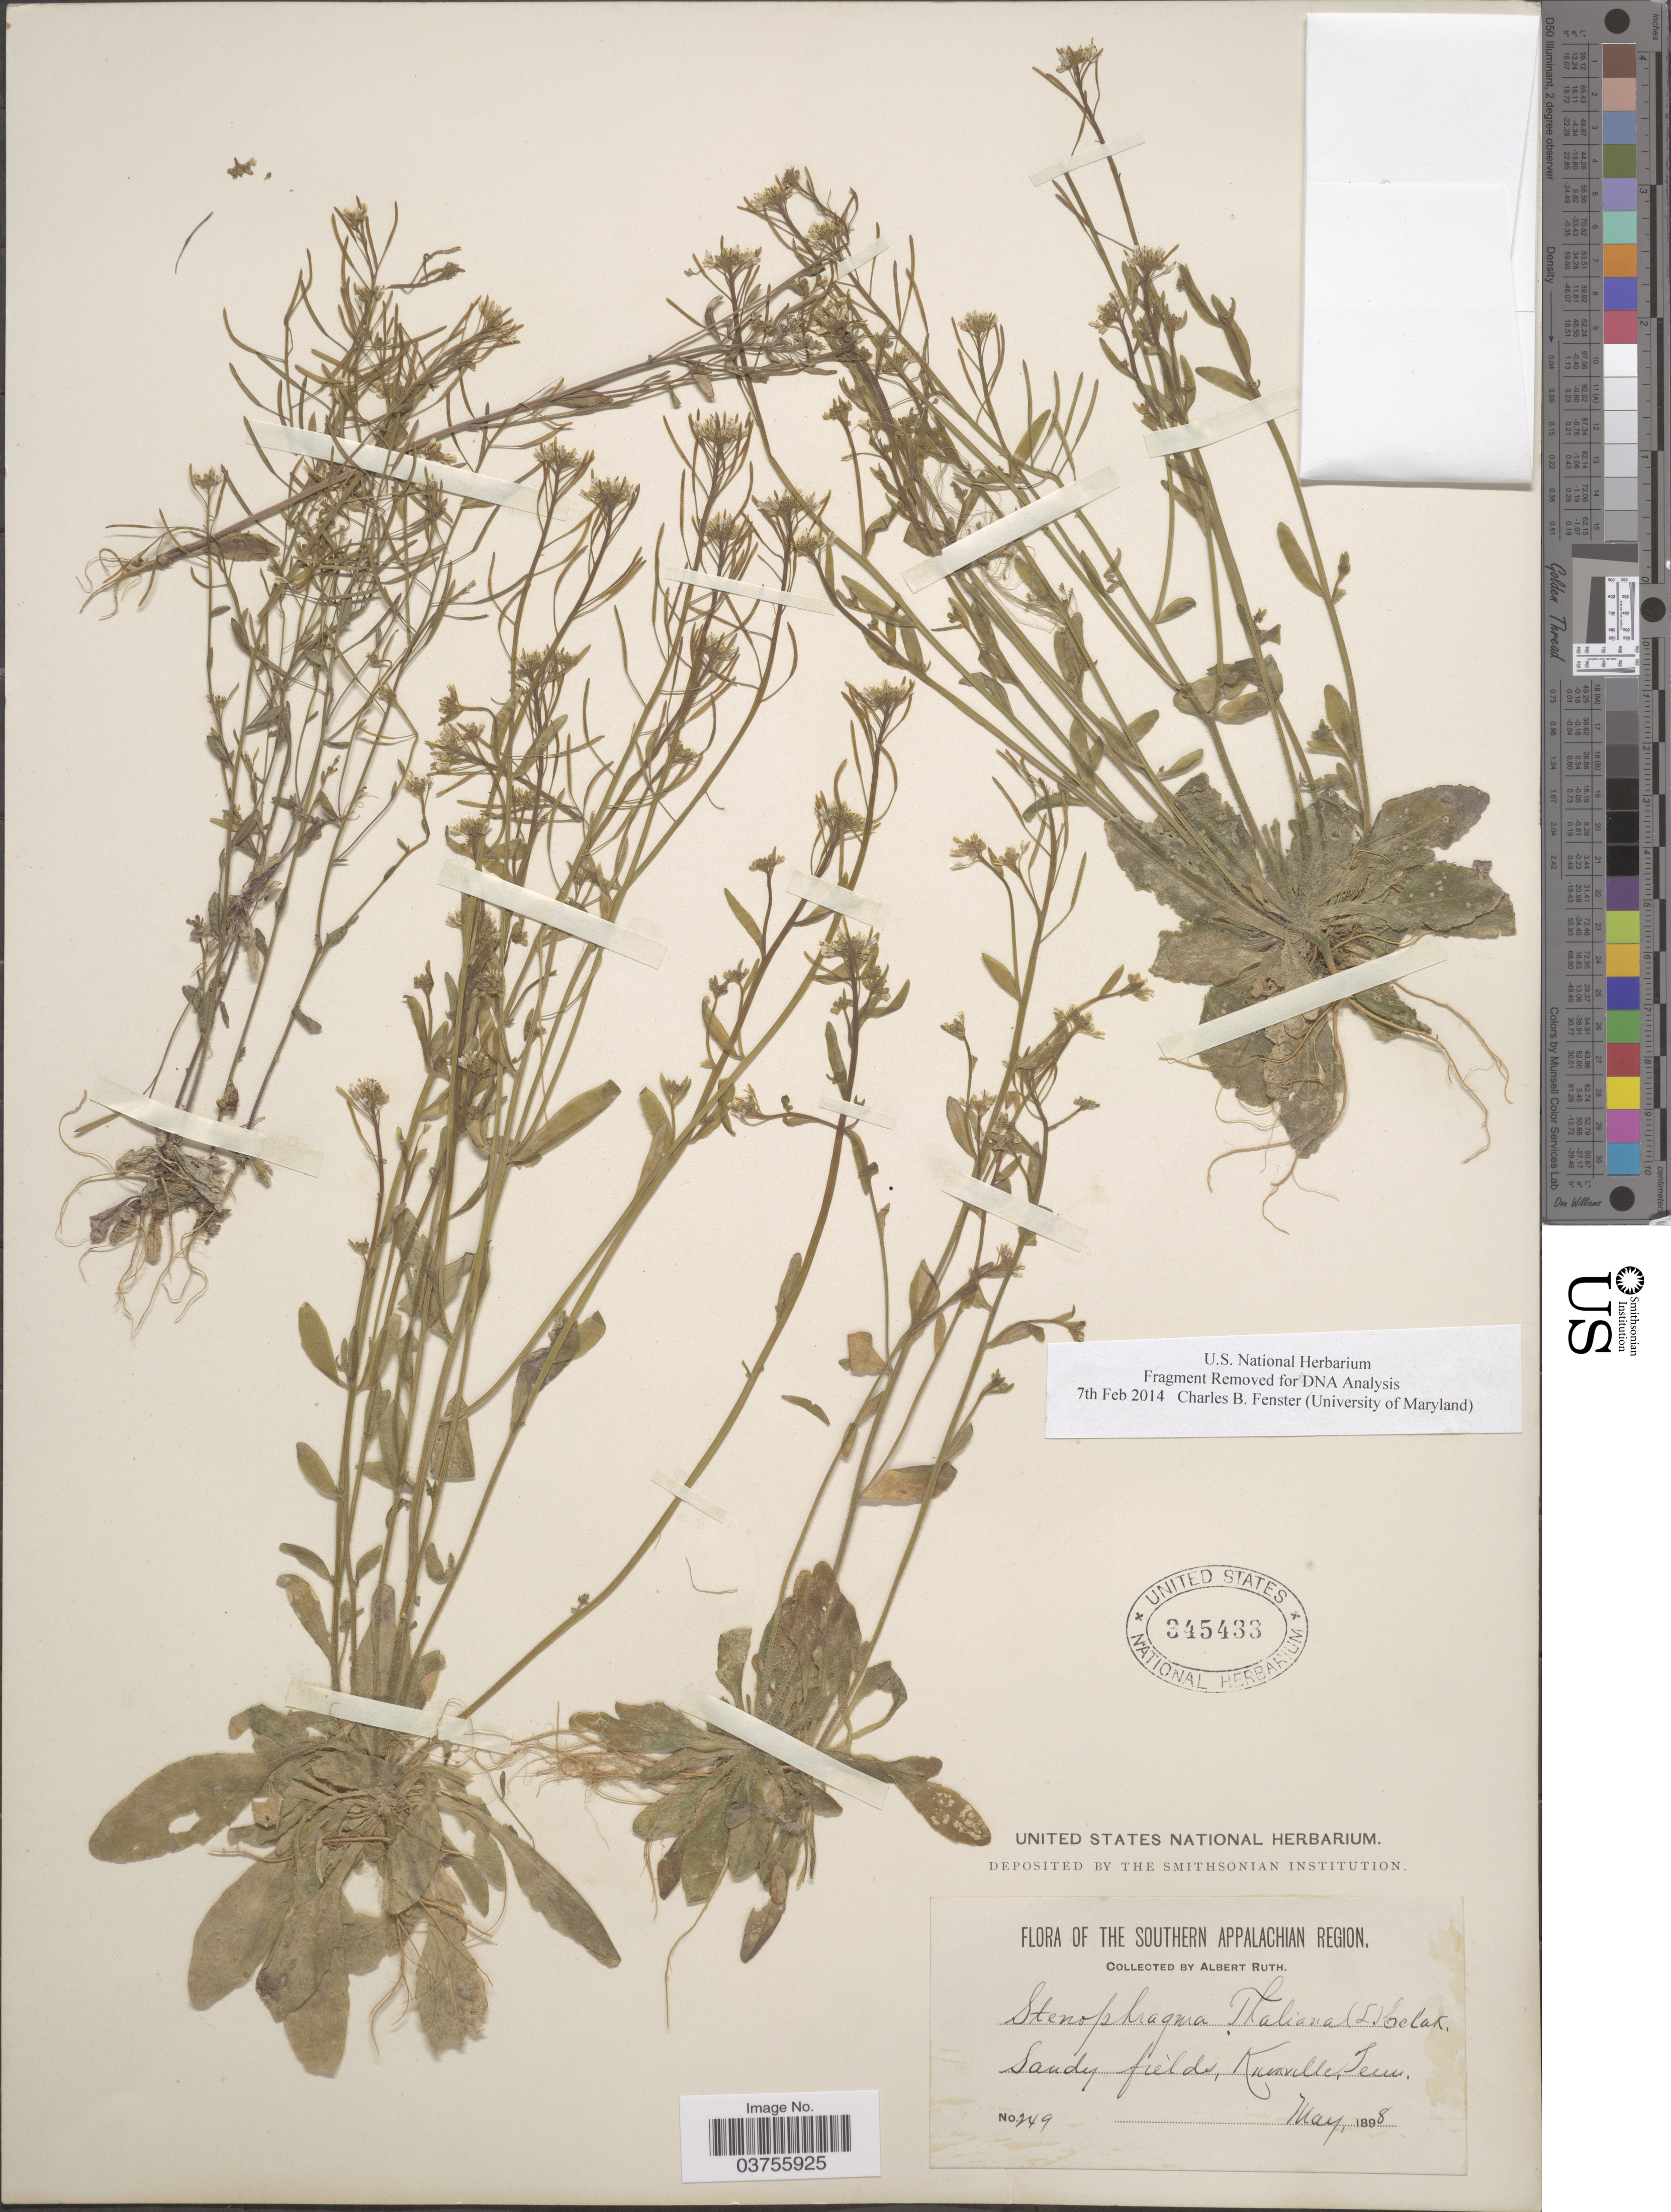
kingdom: Plantae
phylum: Tracheophyta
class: Magnoliopsida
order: Brassicales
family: Brassicaceae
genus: Arabidopsis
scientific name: Arabidopsis thaliana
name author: (L.) Heynh.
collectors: A. Ruth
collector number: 249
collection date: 1898-05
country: United States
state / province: Tennessee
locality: The Southern Appalachian Region. Sandy fields, Knoxville.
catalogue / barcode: US 345433